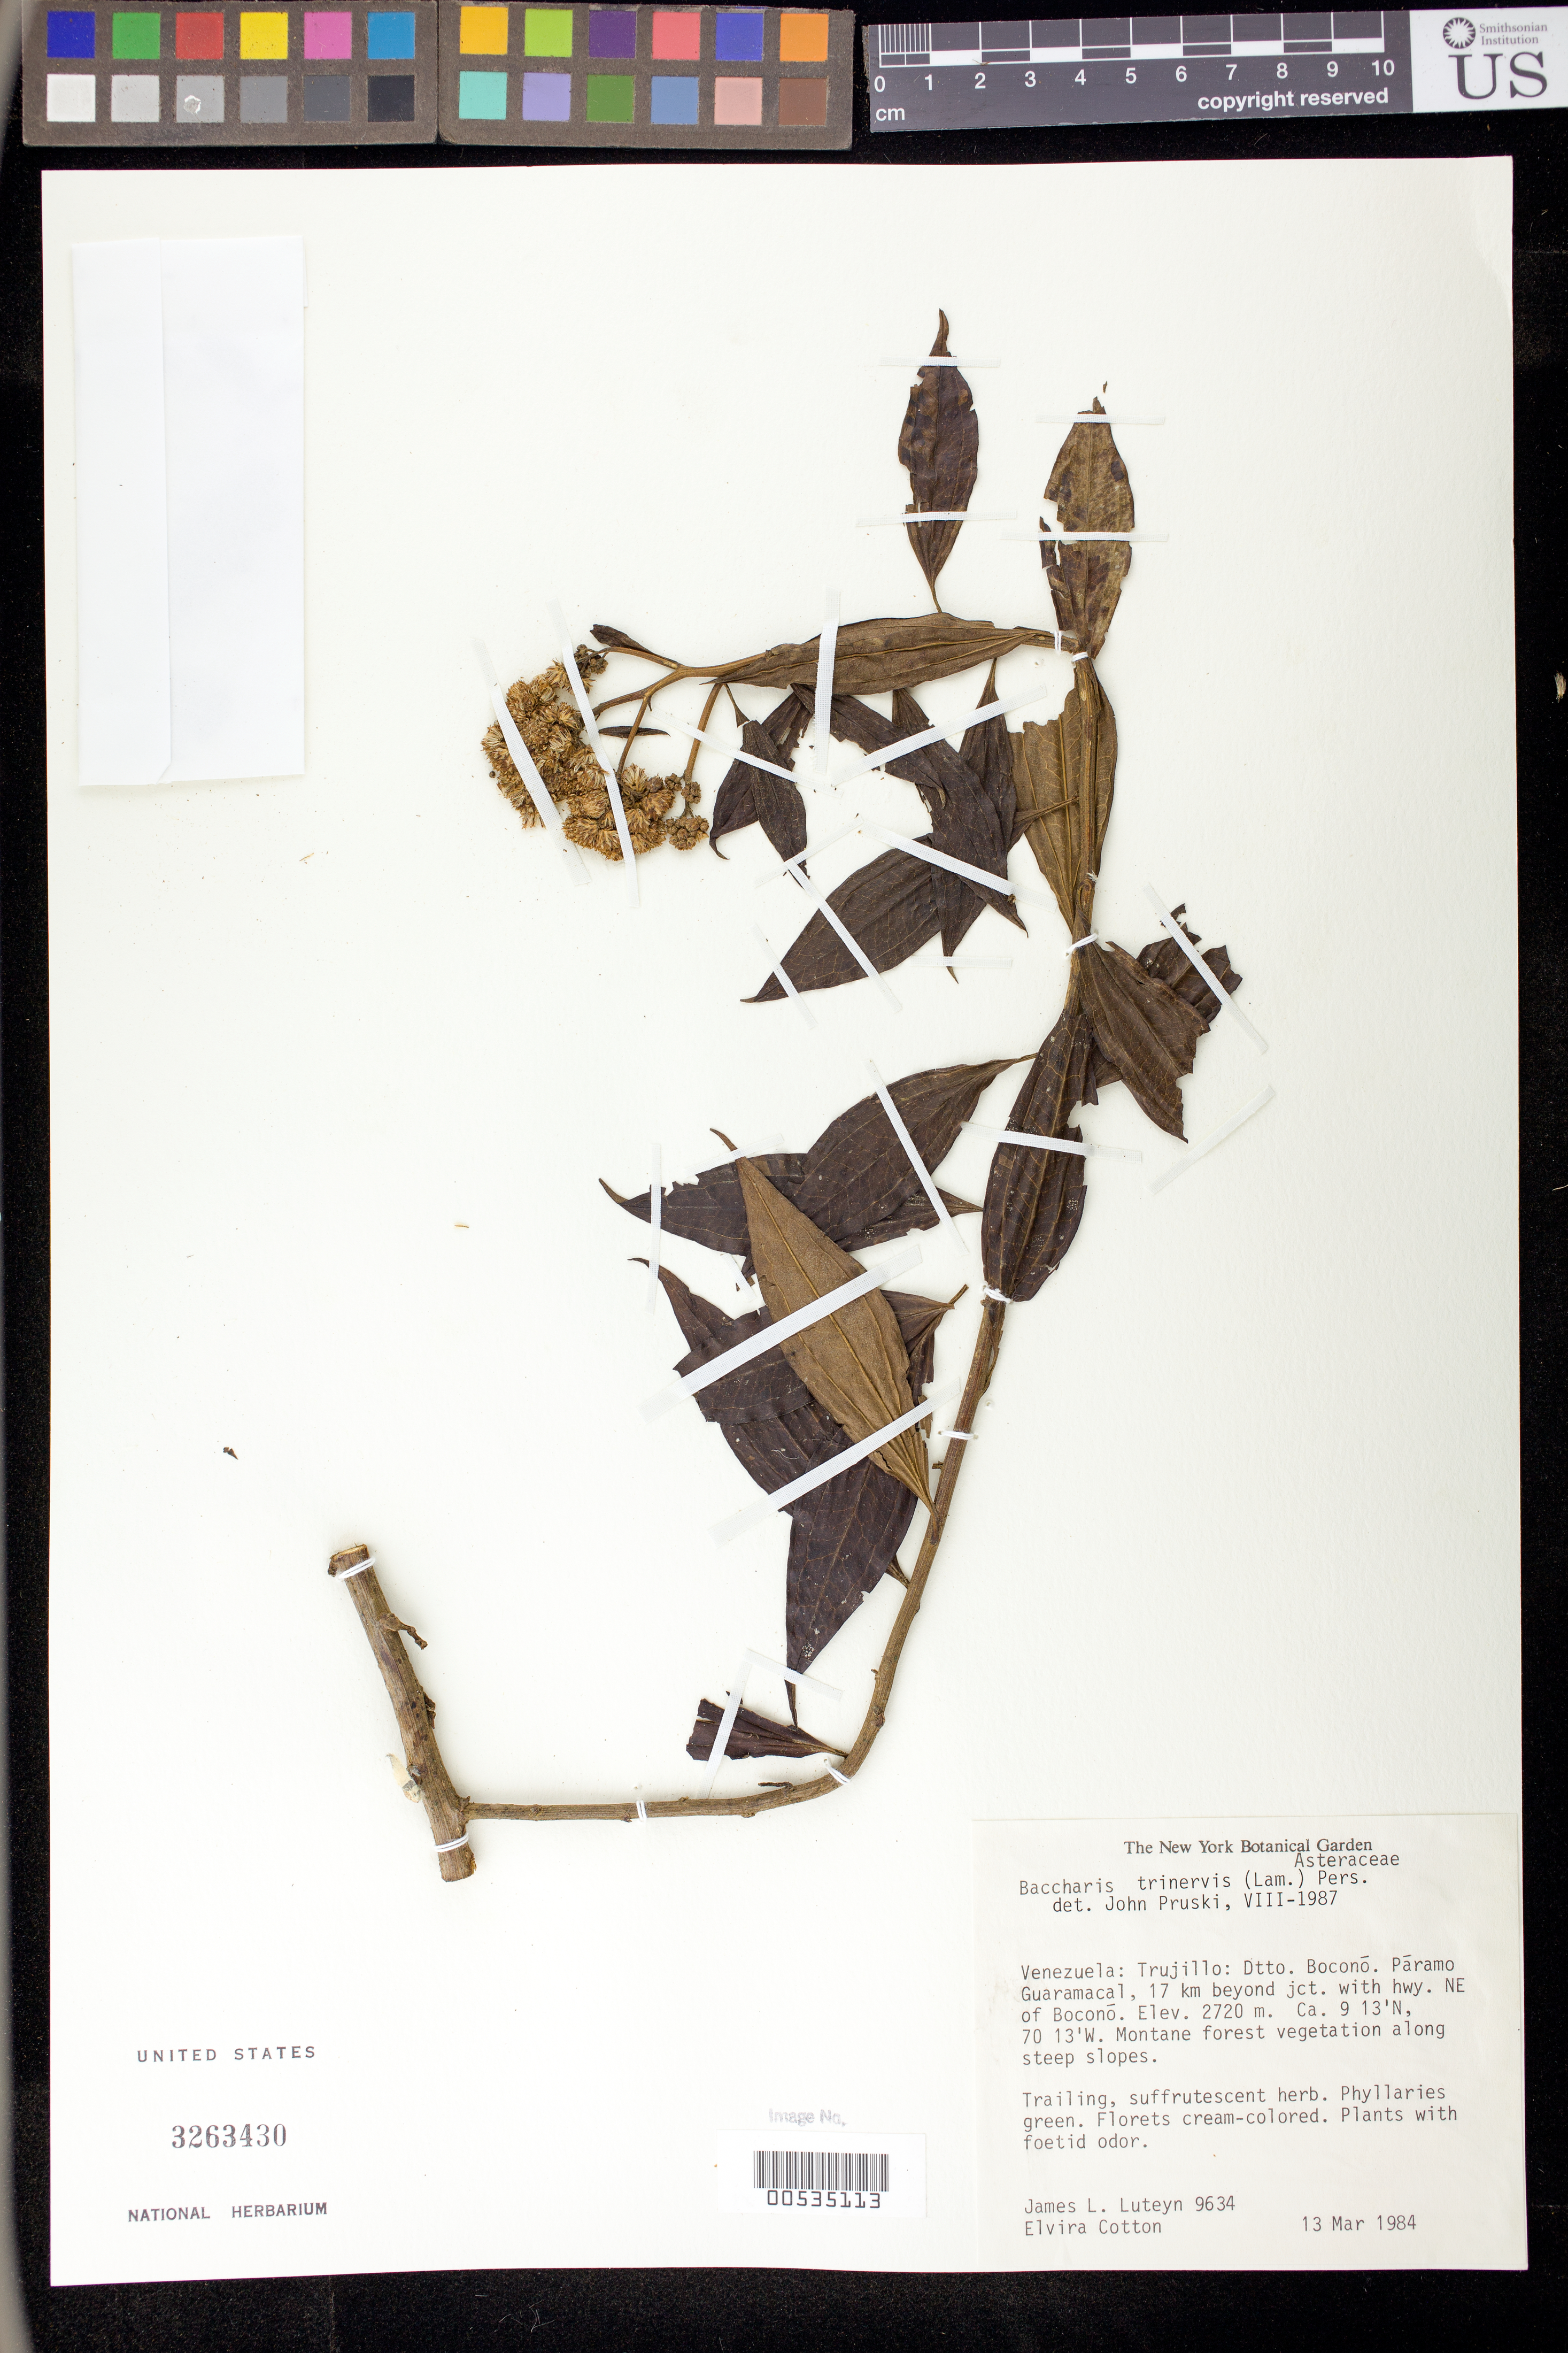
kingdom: Plantae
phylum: Tracheophyta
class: Magnoliopsida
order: Asterales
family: Asteraceae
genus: Baccharis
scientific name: Baccharis trinervis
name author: (Lam.) Pers.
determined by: Pruski, J. F.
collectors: J. L. Luteyn & E. Cotton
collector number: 9634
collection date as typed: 13 Mar 1984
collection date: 1984-03-13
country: Venezuela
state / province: Trujillo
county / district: Boconó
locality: Páramo de Guaramacal, 17 km beyond jct with hwy NE of Boconó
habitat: Montane forest vegetation along steep slopes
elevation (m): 2720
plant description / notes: NY, US, VEN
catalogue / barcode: US 3263430